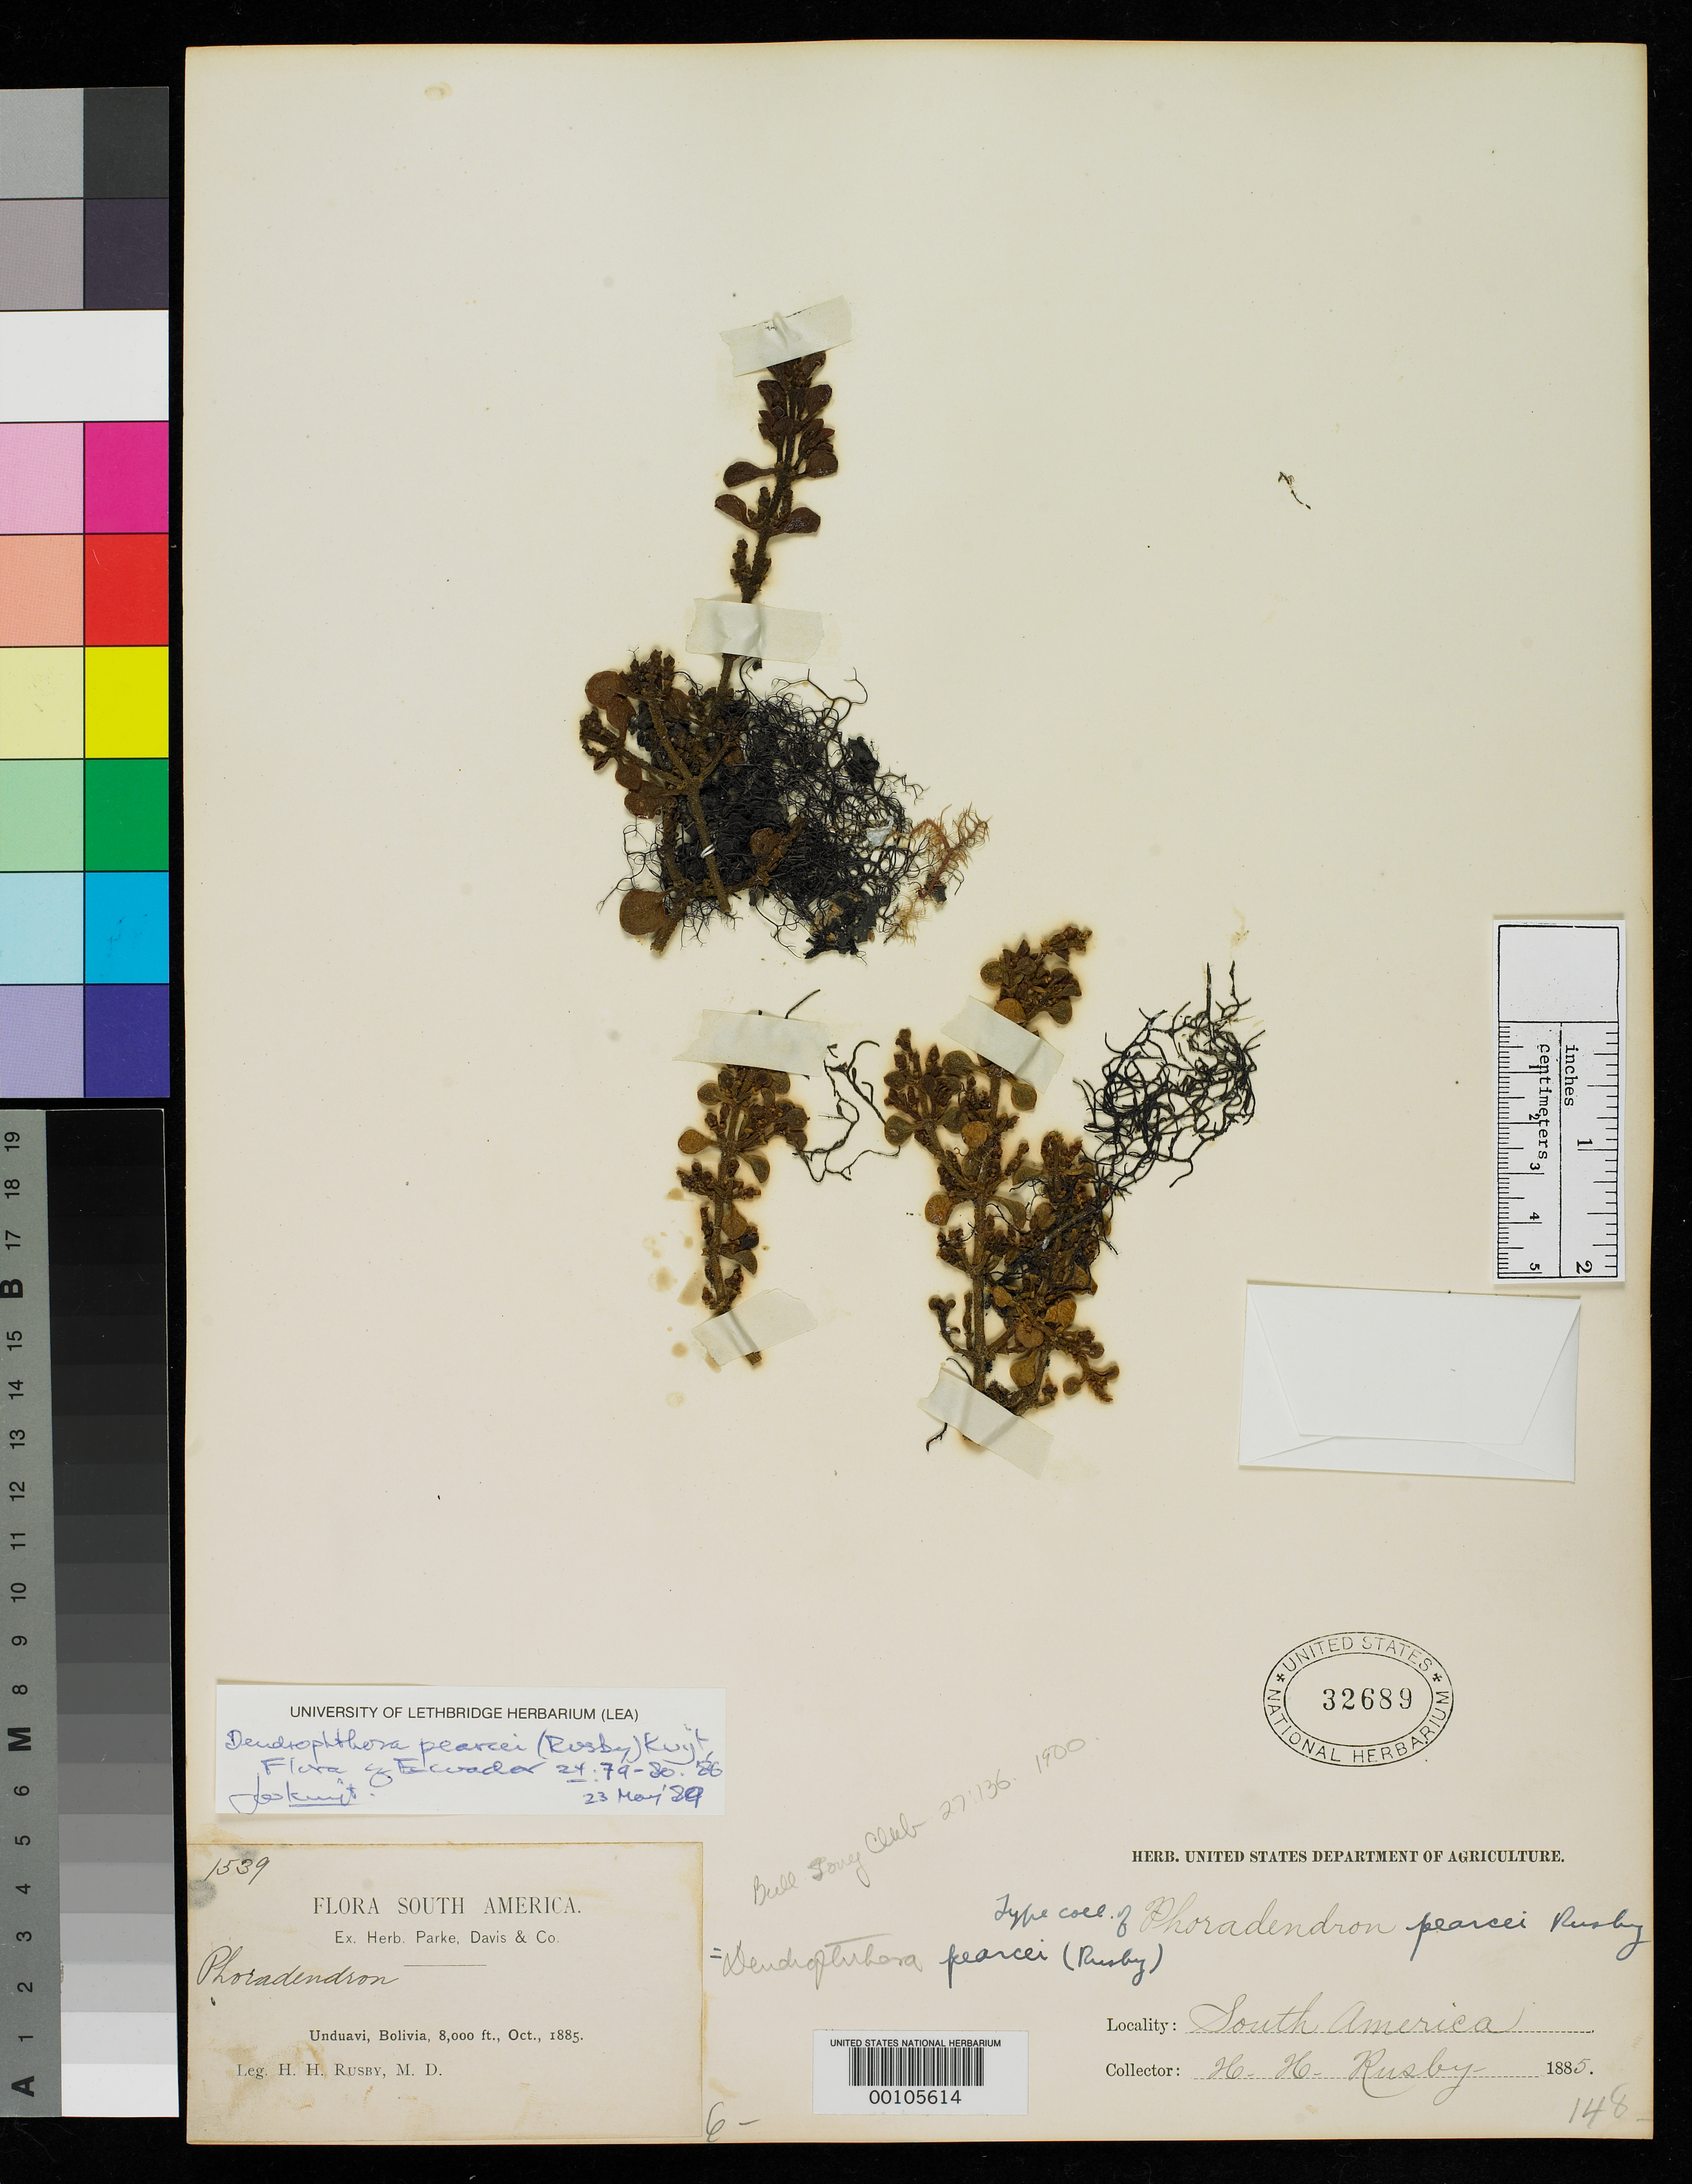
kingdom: Plantae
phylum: Tracheophyta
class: Magnoliopsida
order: Santalales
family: Viscaceae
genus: Phoradendron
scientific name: Phoradendron pearcei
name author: Rusby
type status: Type Collection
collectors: H. H. Rusby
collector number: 1539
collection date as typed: Oct ., 1885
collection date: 1885-10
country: Bolivia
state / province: La Paz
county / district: Nor Yungas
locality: Unduavi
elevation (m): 2438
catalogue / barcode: US 32689